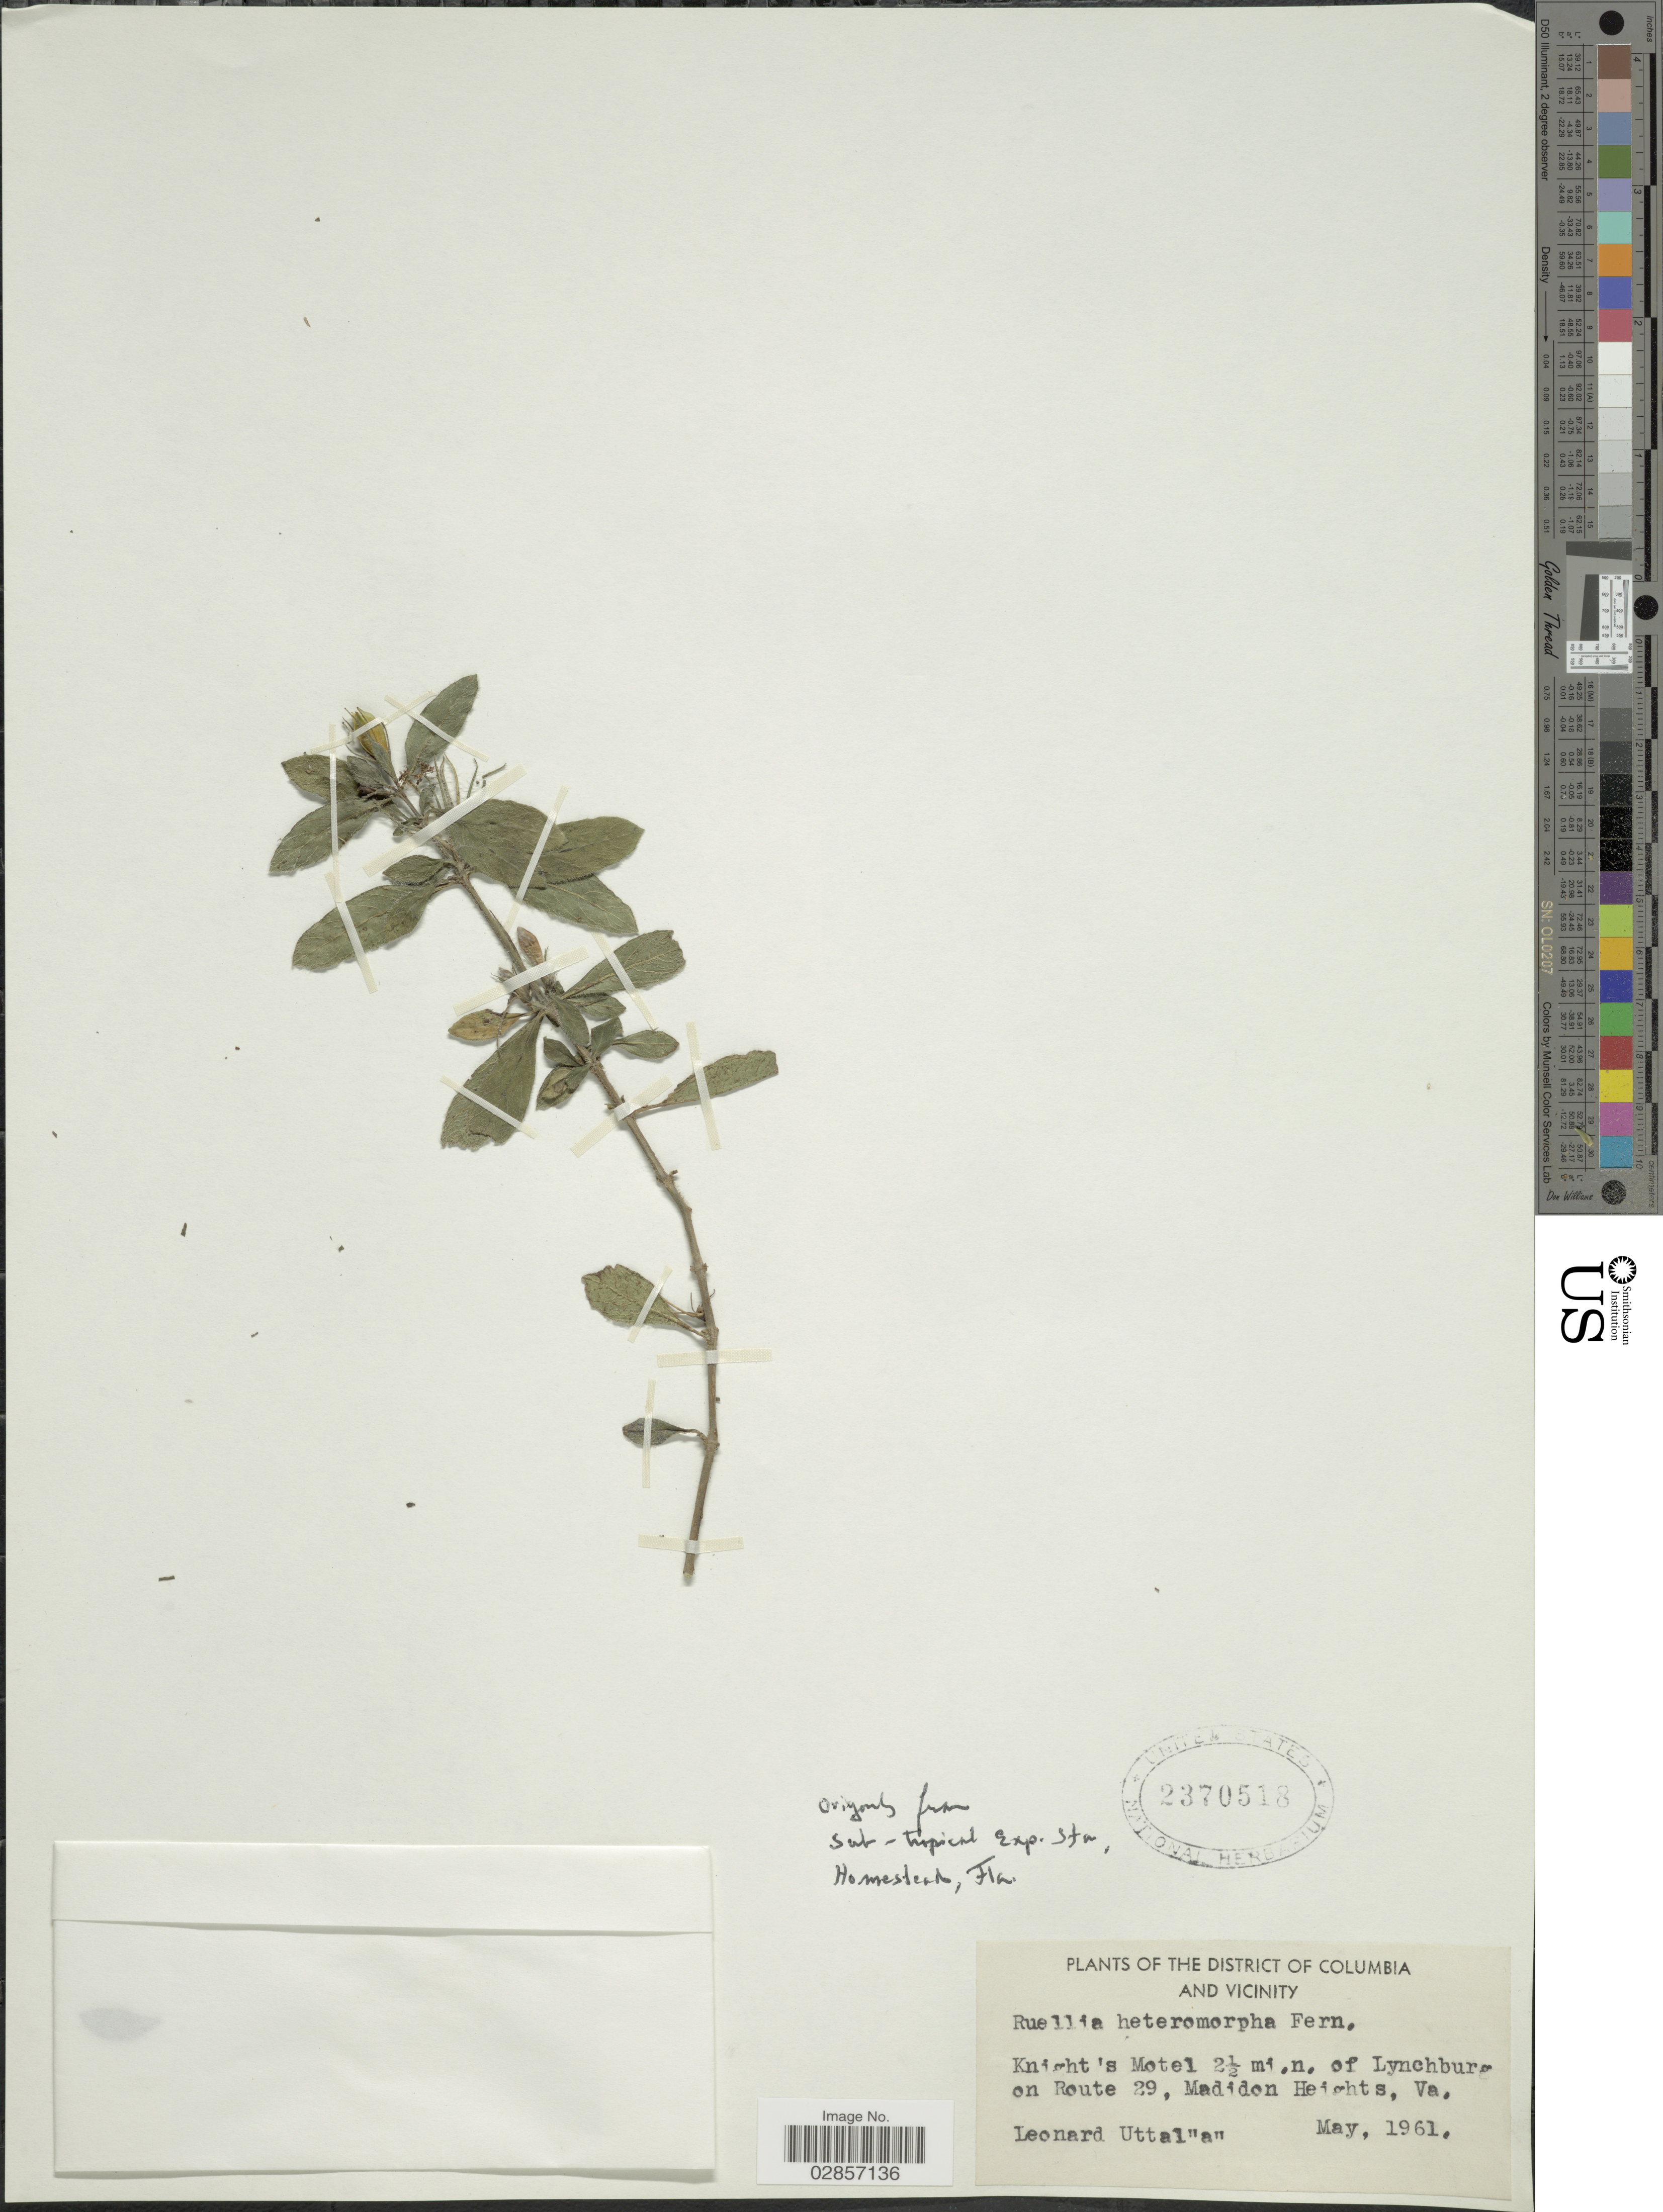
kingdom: Plantae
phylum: Tracheophyta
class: Magnoliopsida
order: Lamiales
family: Acanthaceae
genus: Ruellia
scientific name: Ruellia heteromorpha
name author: Fernald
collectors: L. Uttal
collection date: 1961-05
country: United States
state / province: Virginia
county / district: Amherst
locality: Knight's Motel 2½ mi. n. of Lynchburg on Route 29, Madison Heights, Va., The District of Colombia and Vicinity.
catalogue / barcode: US 2370518